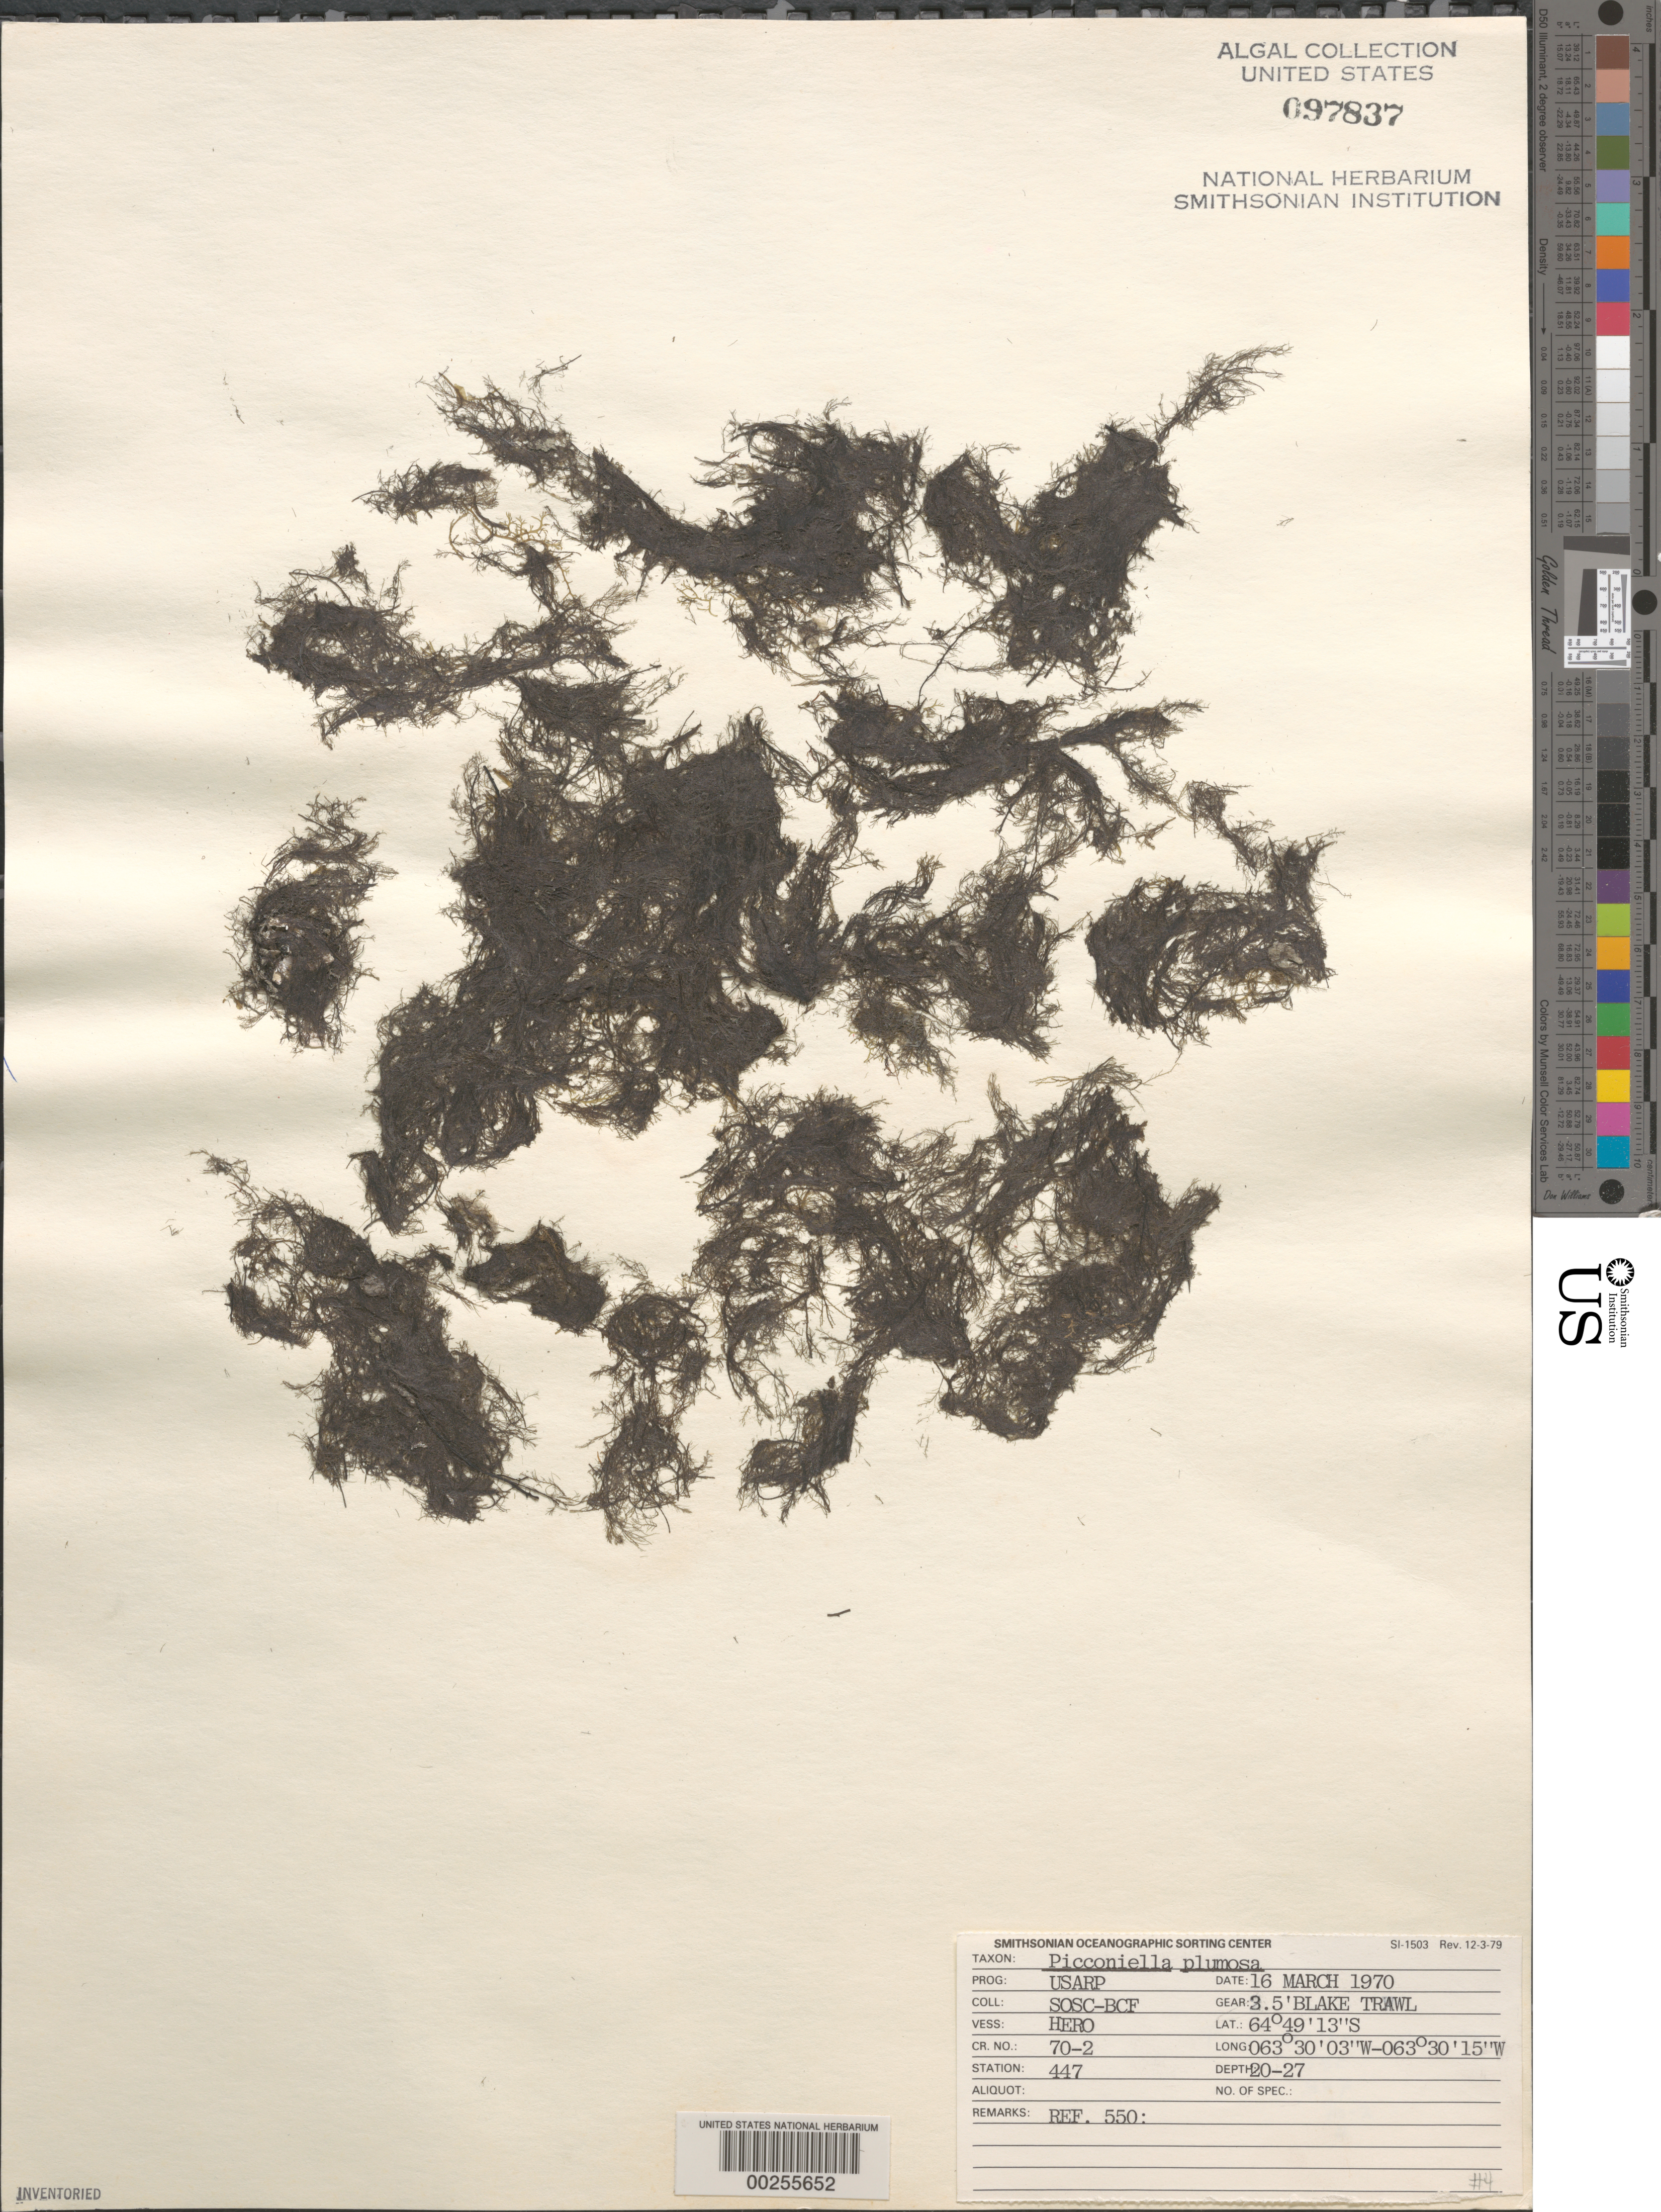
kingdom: Plantae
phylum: Rhodophyta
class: Florideophyceae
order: Ceramiales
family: Rhodomelaceae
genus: Picconiella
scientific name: Picconiella plumosa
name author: (Kylin) De Toni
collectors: SOSC-BCF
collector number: Station 447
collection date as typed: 16 Mar 1970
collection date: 1970-03-16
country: Antarctica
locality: Antarctic Peninsula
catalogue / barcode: US 97837